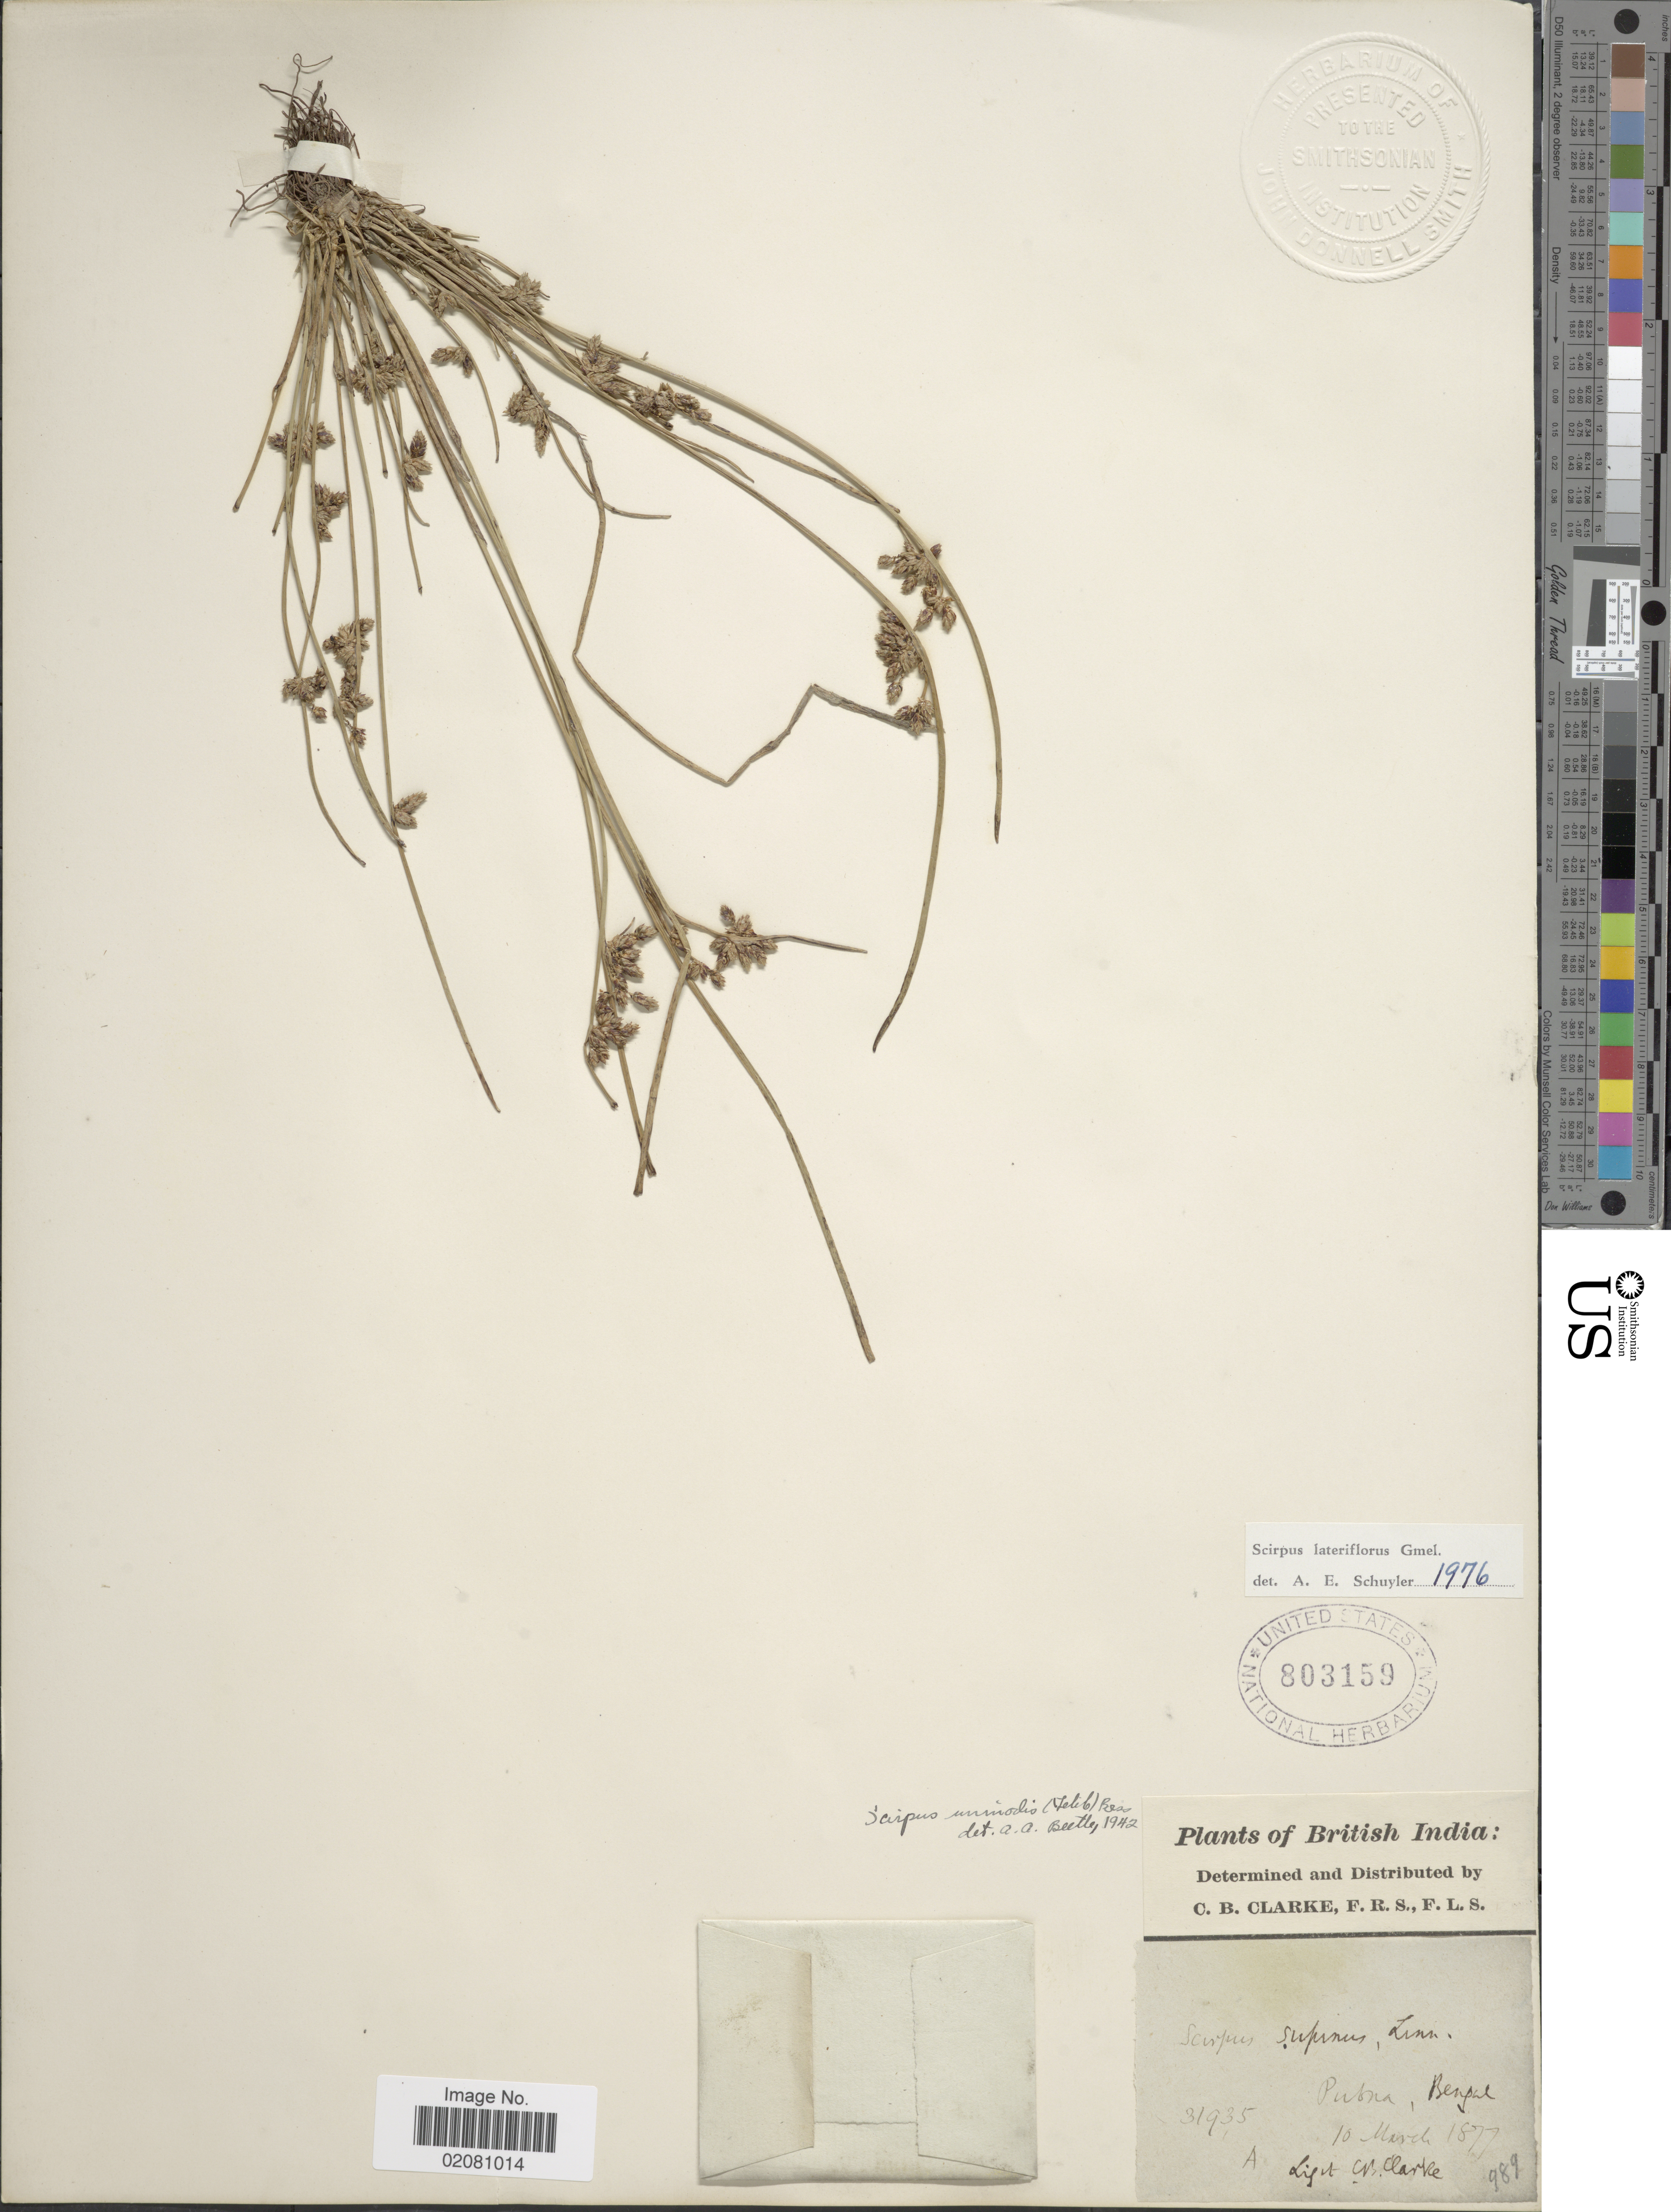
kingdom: Plantae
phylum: Tracheophyta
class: Liliopsida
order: Poales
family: Cyperaceae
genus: Schoenoplectus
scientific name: Schoenoplectus lateriflorus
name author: (J.F. Gmel.)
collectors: C. B. Clarke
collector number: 31935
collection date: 1877-03-10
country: Bangladesh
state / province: Rajshahi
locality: British India, Pabna, Bengal.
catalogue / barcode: US 803159